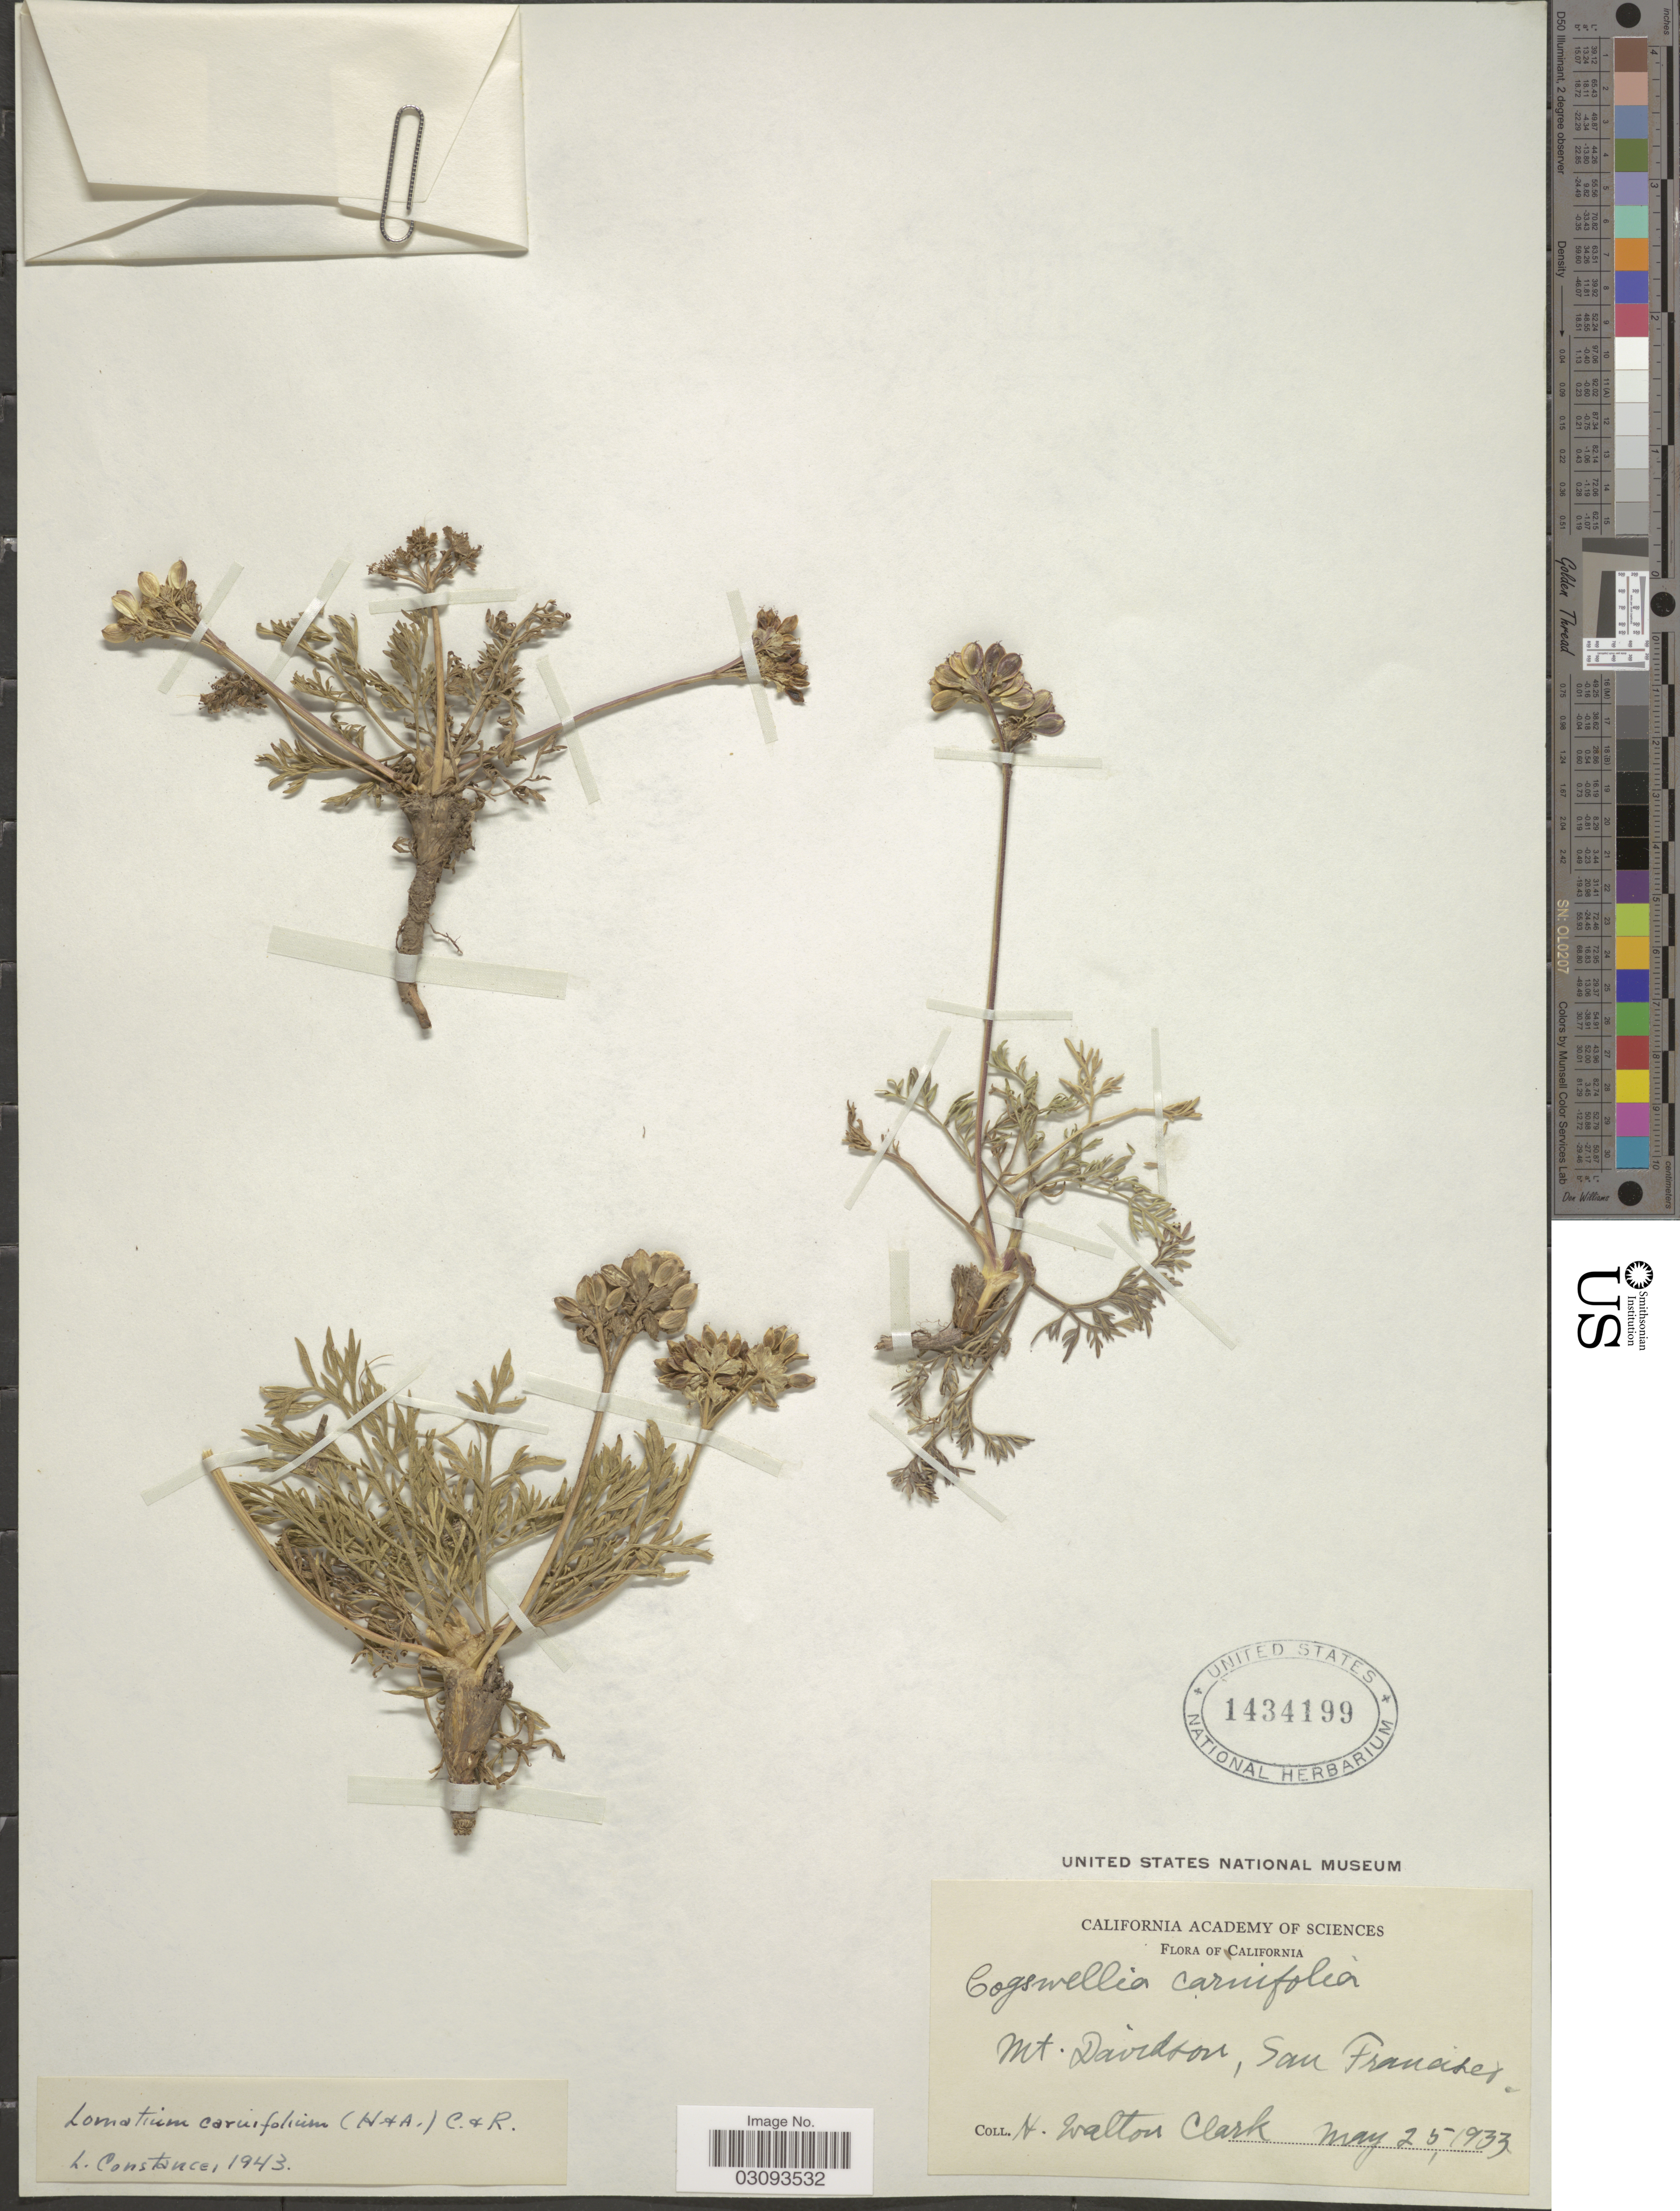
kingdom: Plantae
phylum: Tracheophyta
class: Magnoliopsida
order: Apiales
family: Apiaceae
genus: Lomatium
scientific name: Lomatium caruifolium var. caruifolium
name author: (Hook. & Arn.) J.M. Coult. & Rose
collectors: H. W. Clark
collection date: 1933-05-25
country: United States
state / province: California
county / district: San Francisco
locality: Mt. Davidson, San Francisco.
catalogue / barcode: US 1434199